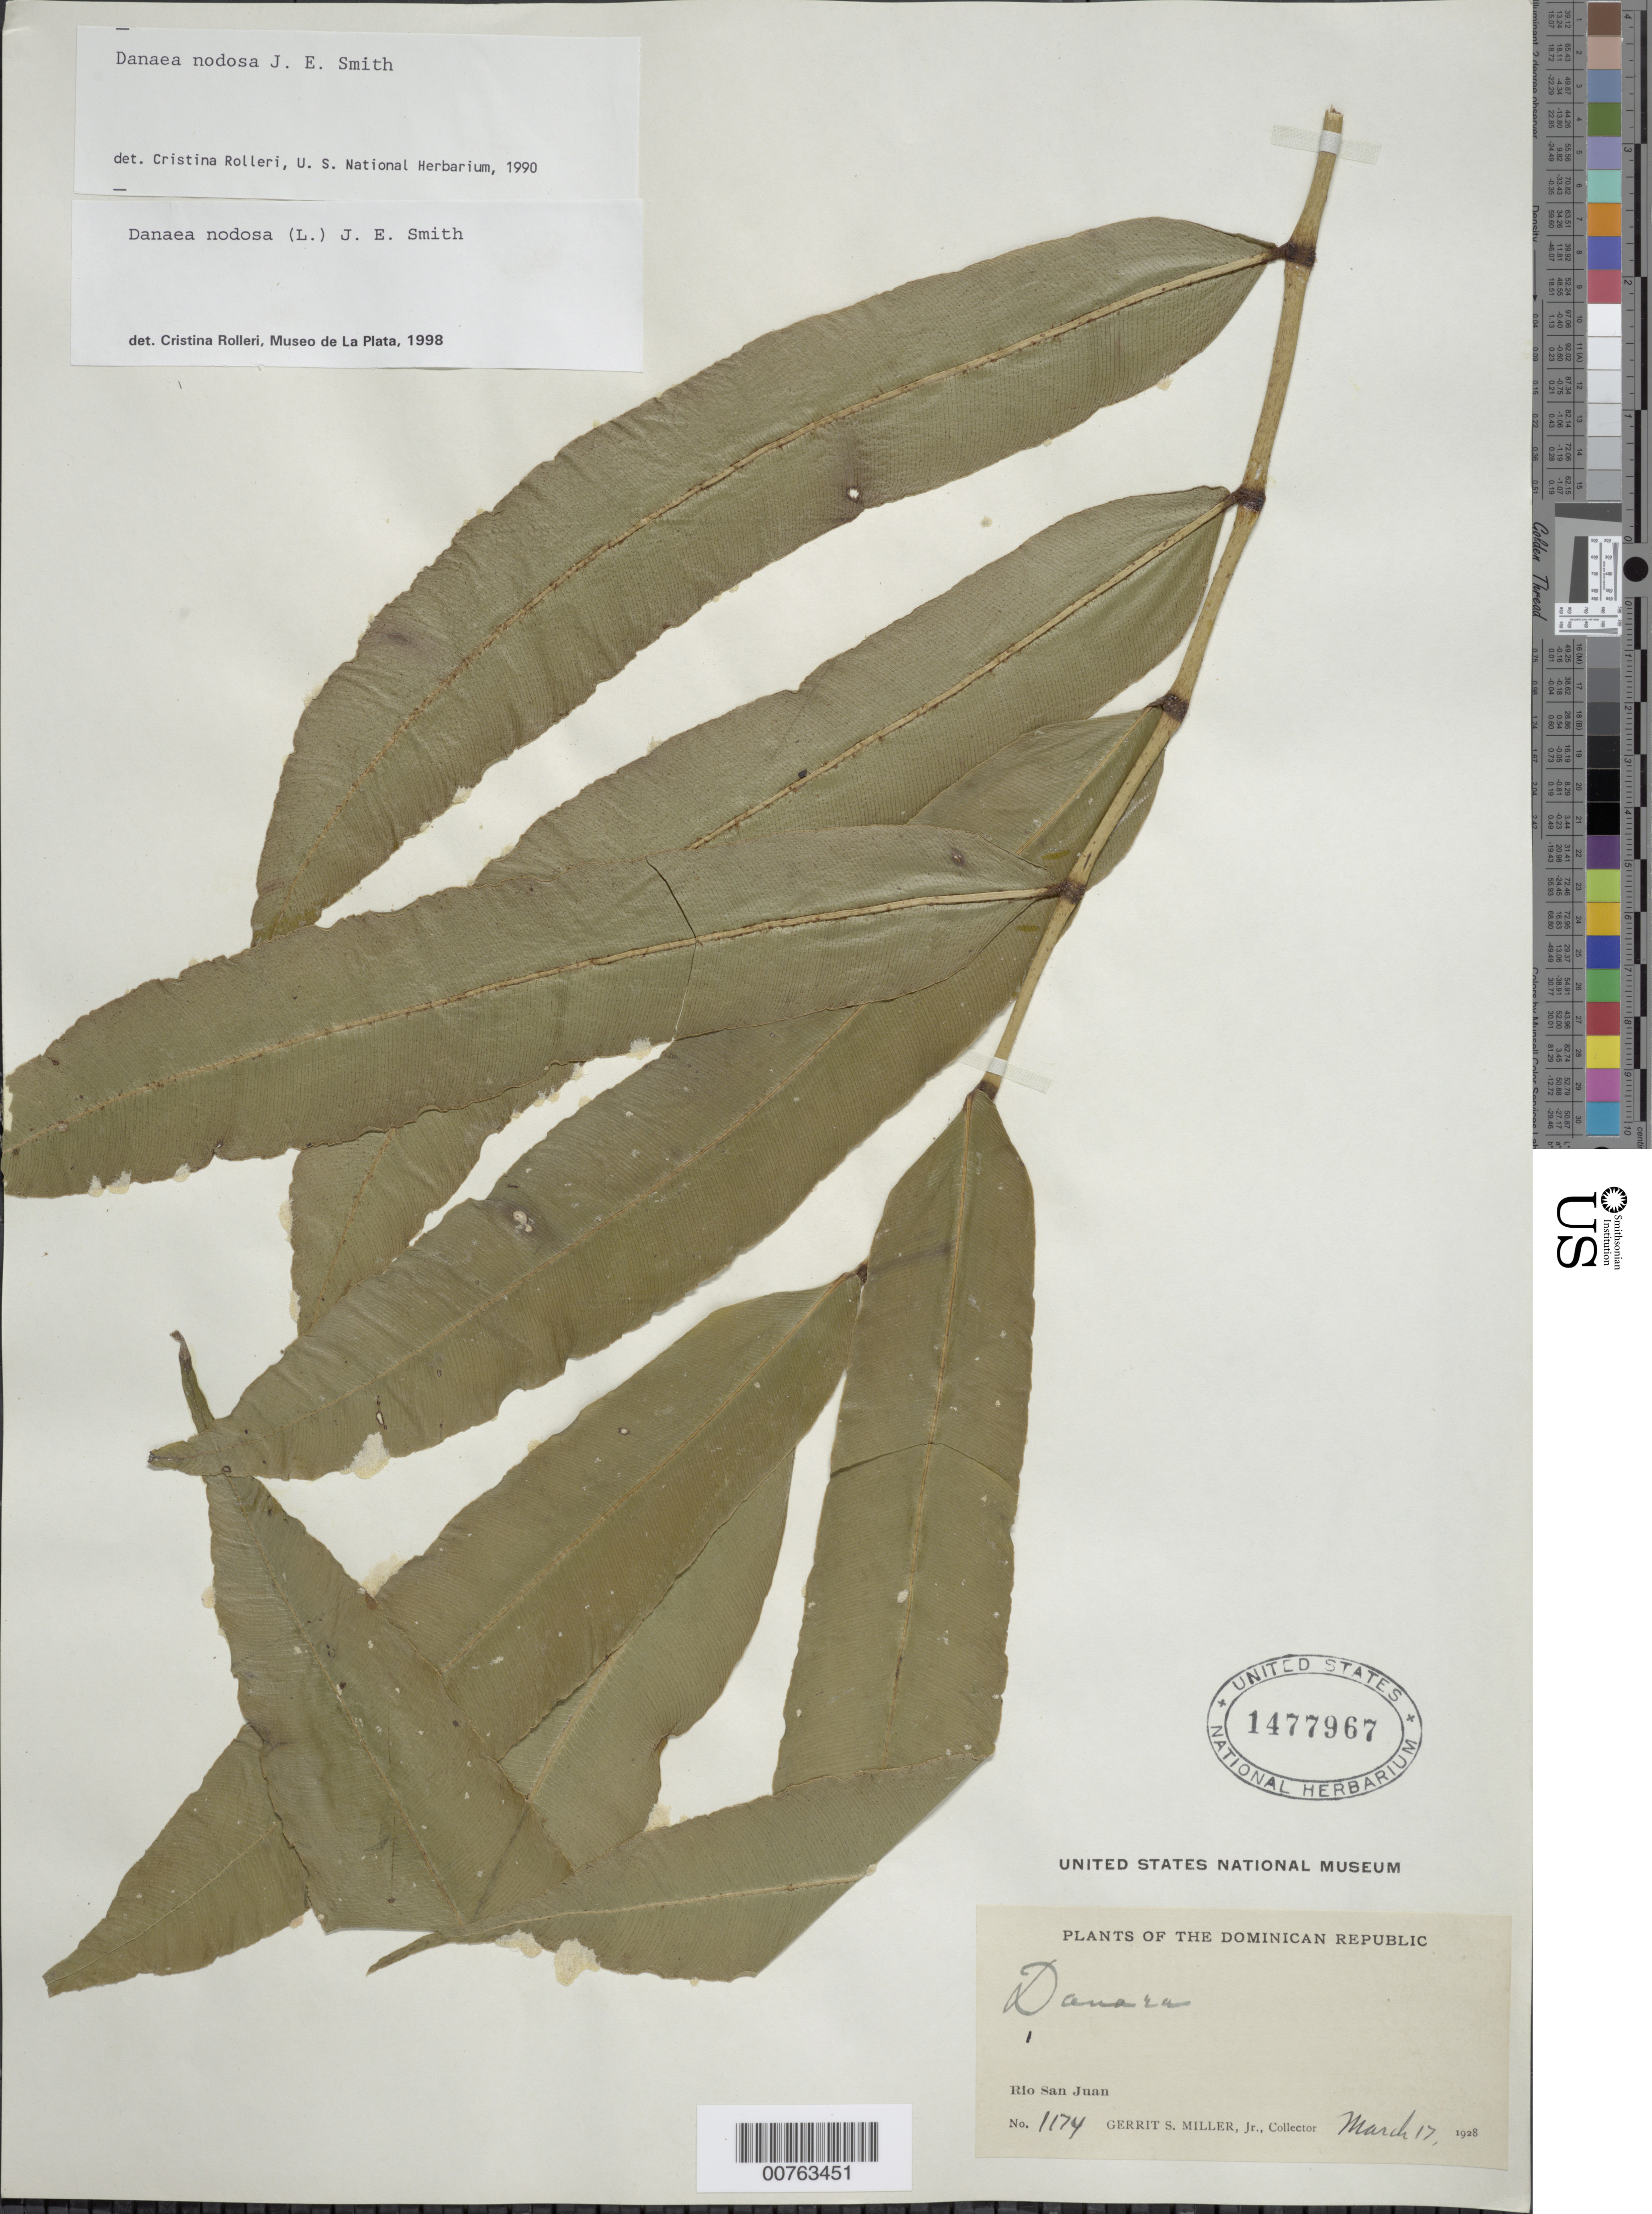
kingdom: Plantae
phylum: Tracheophyta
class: Polypodiopsida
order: Marattiales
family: Marattiaceae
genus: Danaea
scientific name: Danaea nodosa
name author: (L.) Sm.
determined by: Rolleri, Cristina H.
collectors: G. S. Miller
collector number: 1174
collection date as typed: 17 Mar 1928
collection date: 1928-03-17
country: Dominican Republic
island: Hispaniola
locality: Rio San Juan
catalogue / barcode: US 1477967